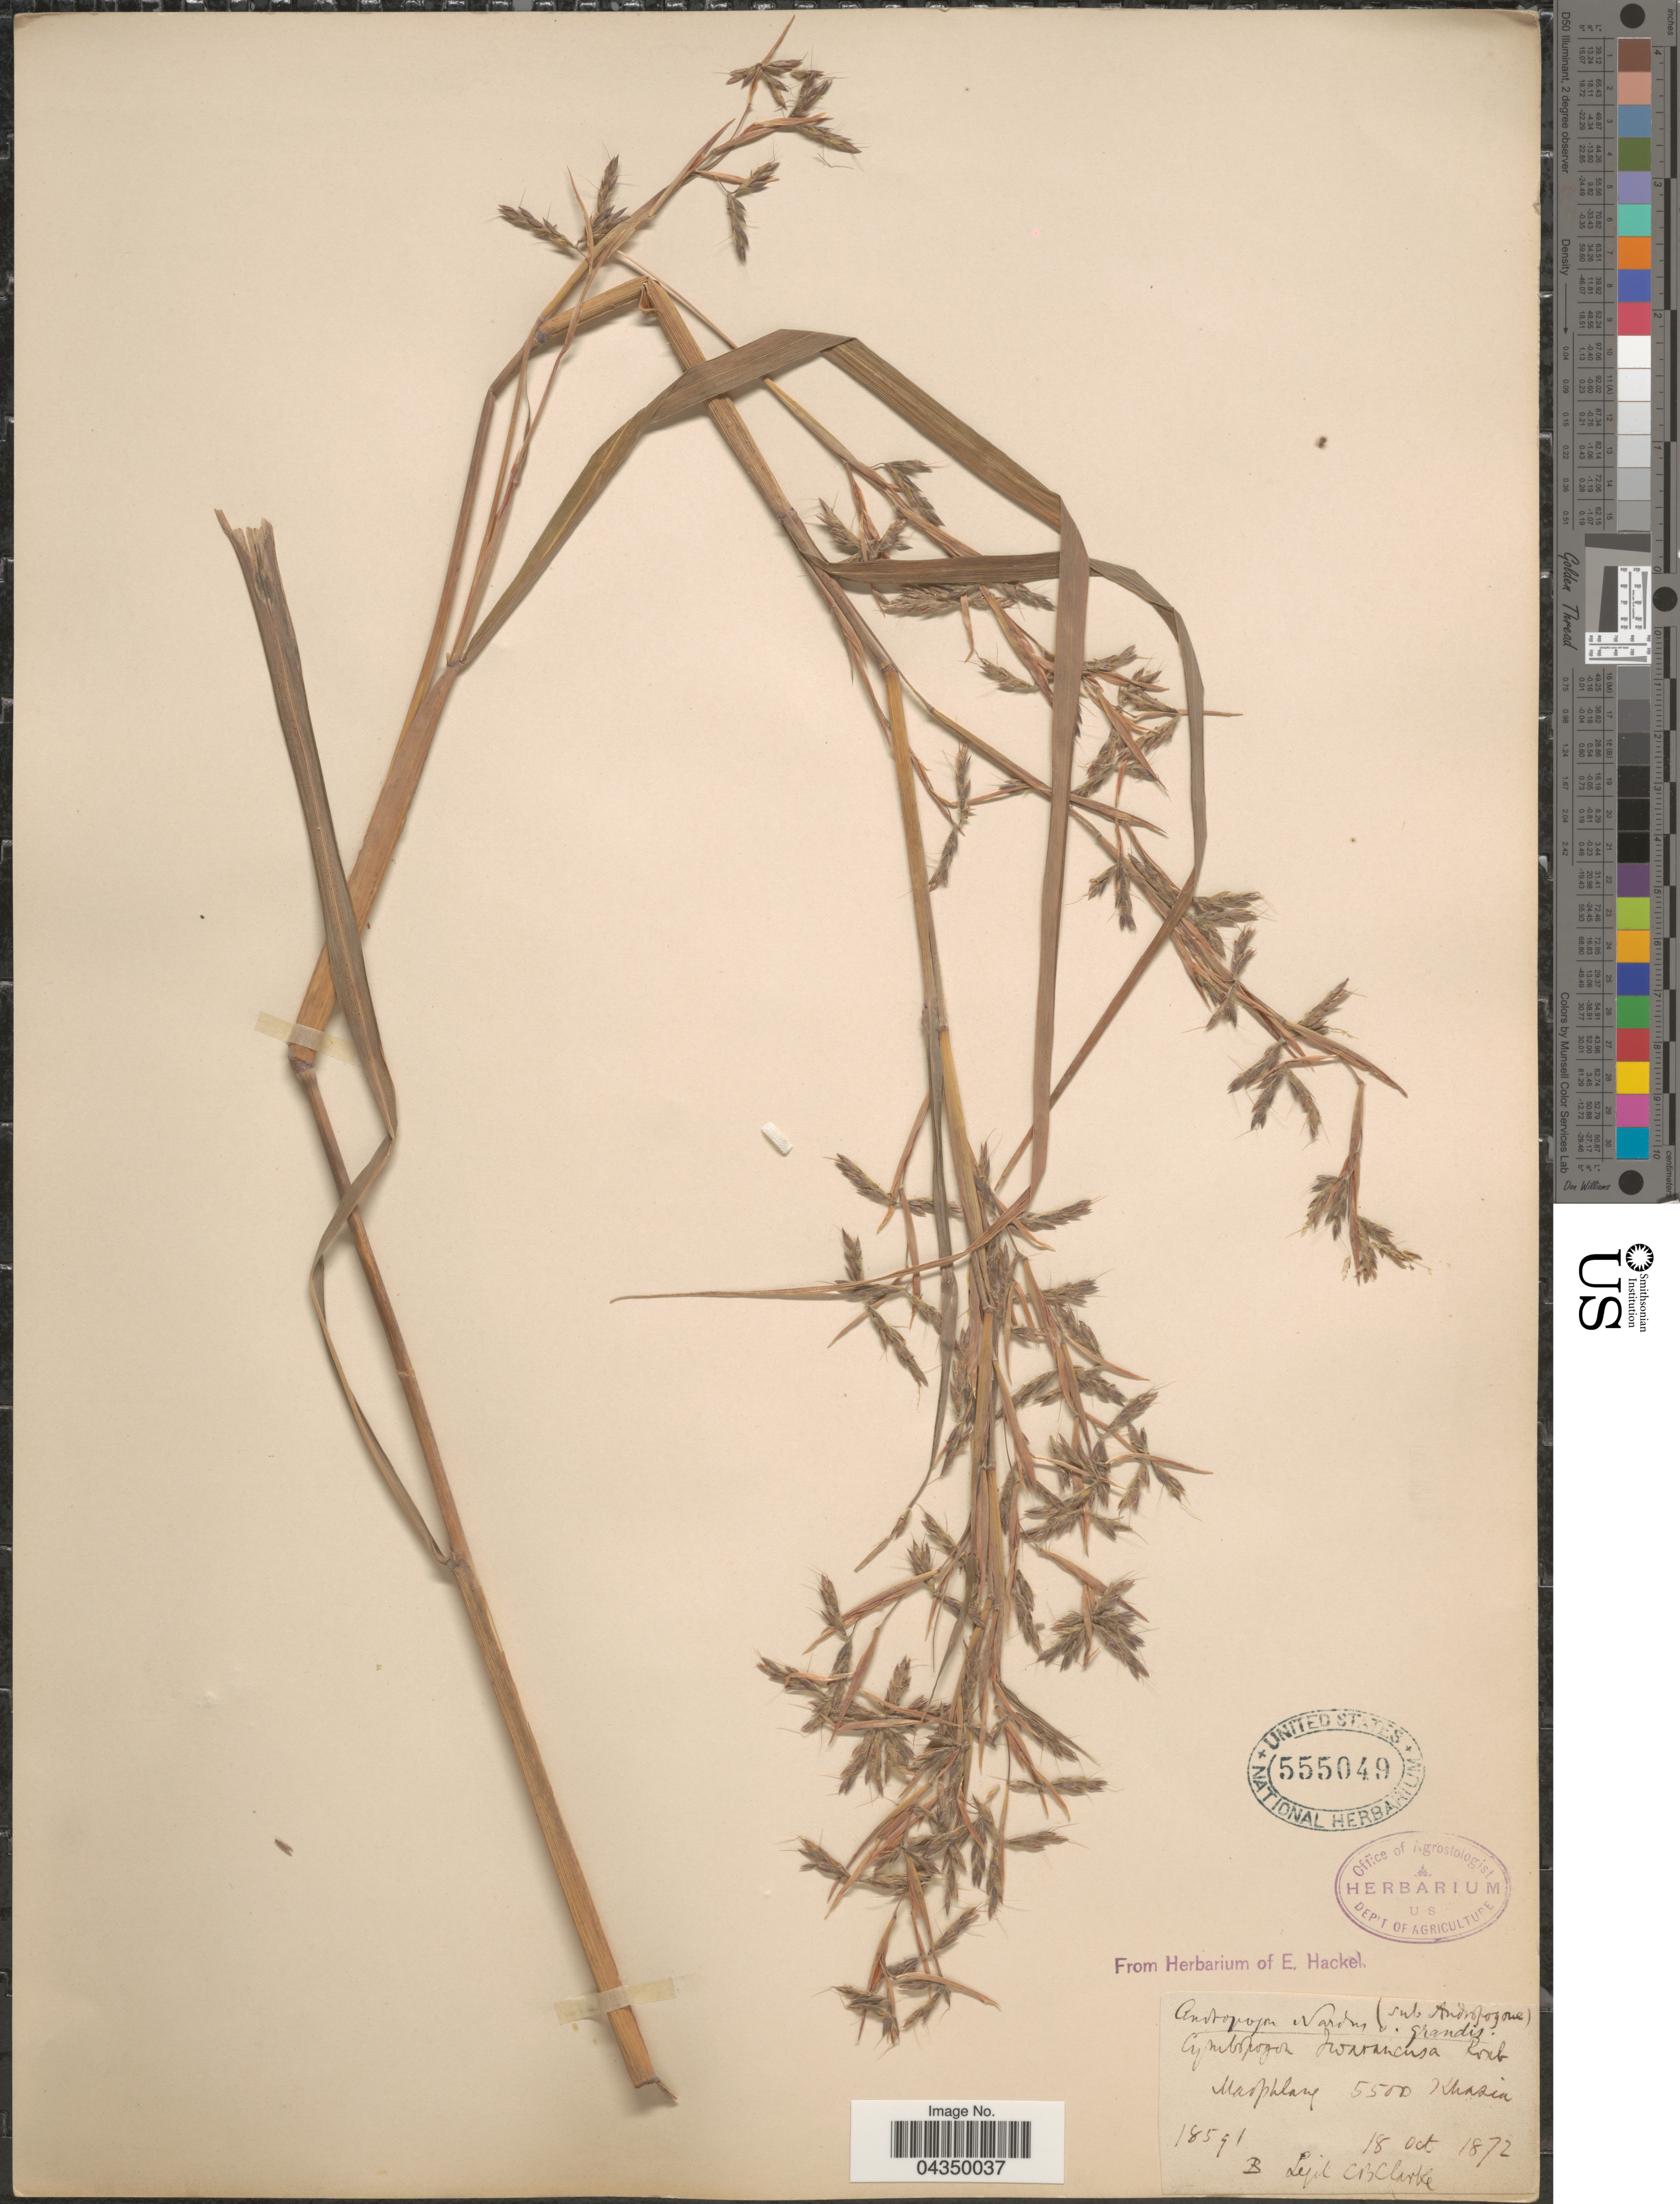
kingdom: Plantae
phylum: Tracheophyta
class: Liliopsida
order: Poales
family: Poaceae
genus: Cymbopogon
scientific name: Cymbopogon nardus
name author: (L.) Rendle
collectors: C. B. Clarke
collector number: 18591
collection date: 1872-10-18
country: India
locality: Maophlang. Khasia.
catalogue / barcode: US 555049